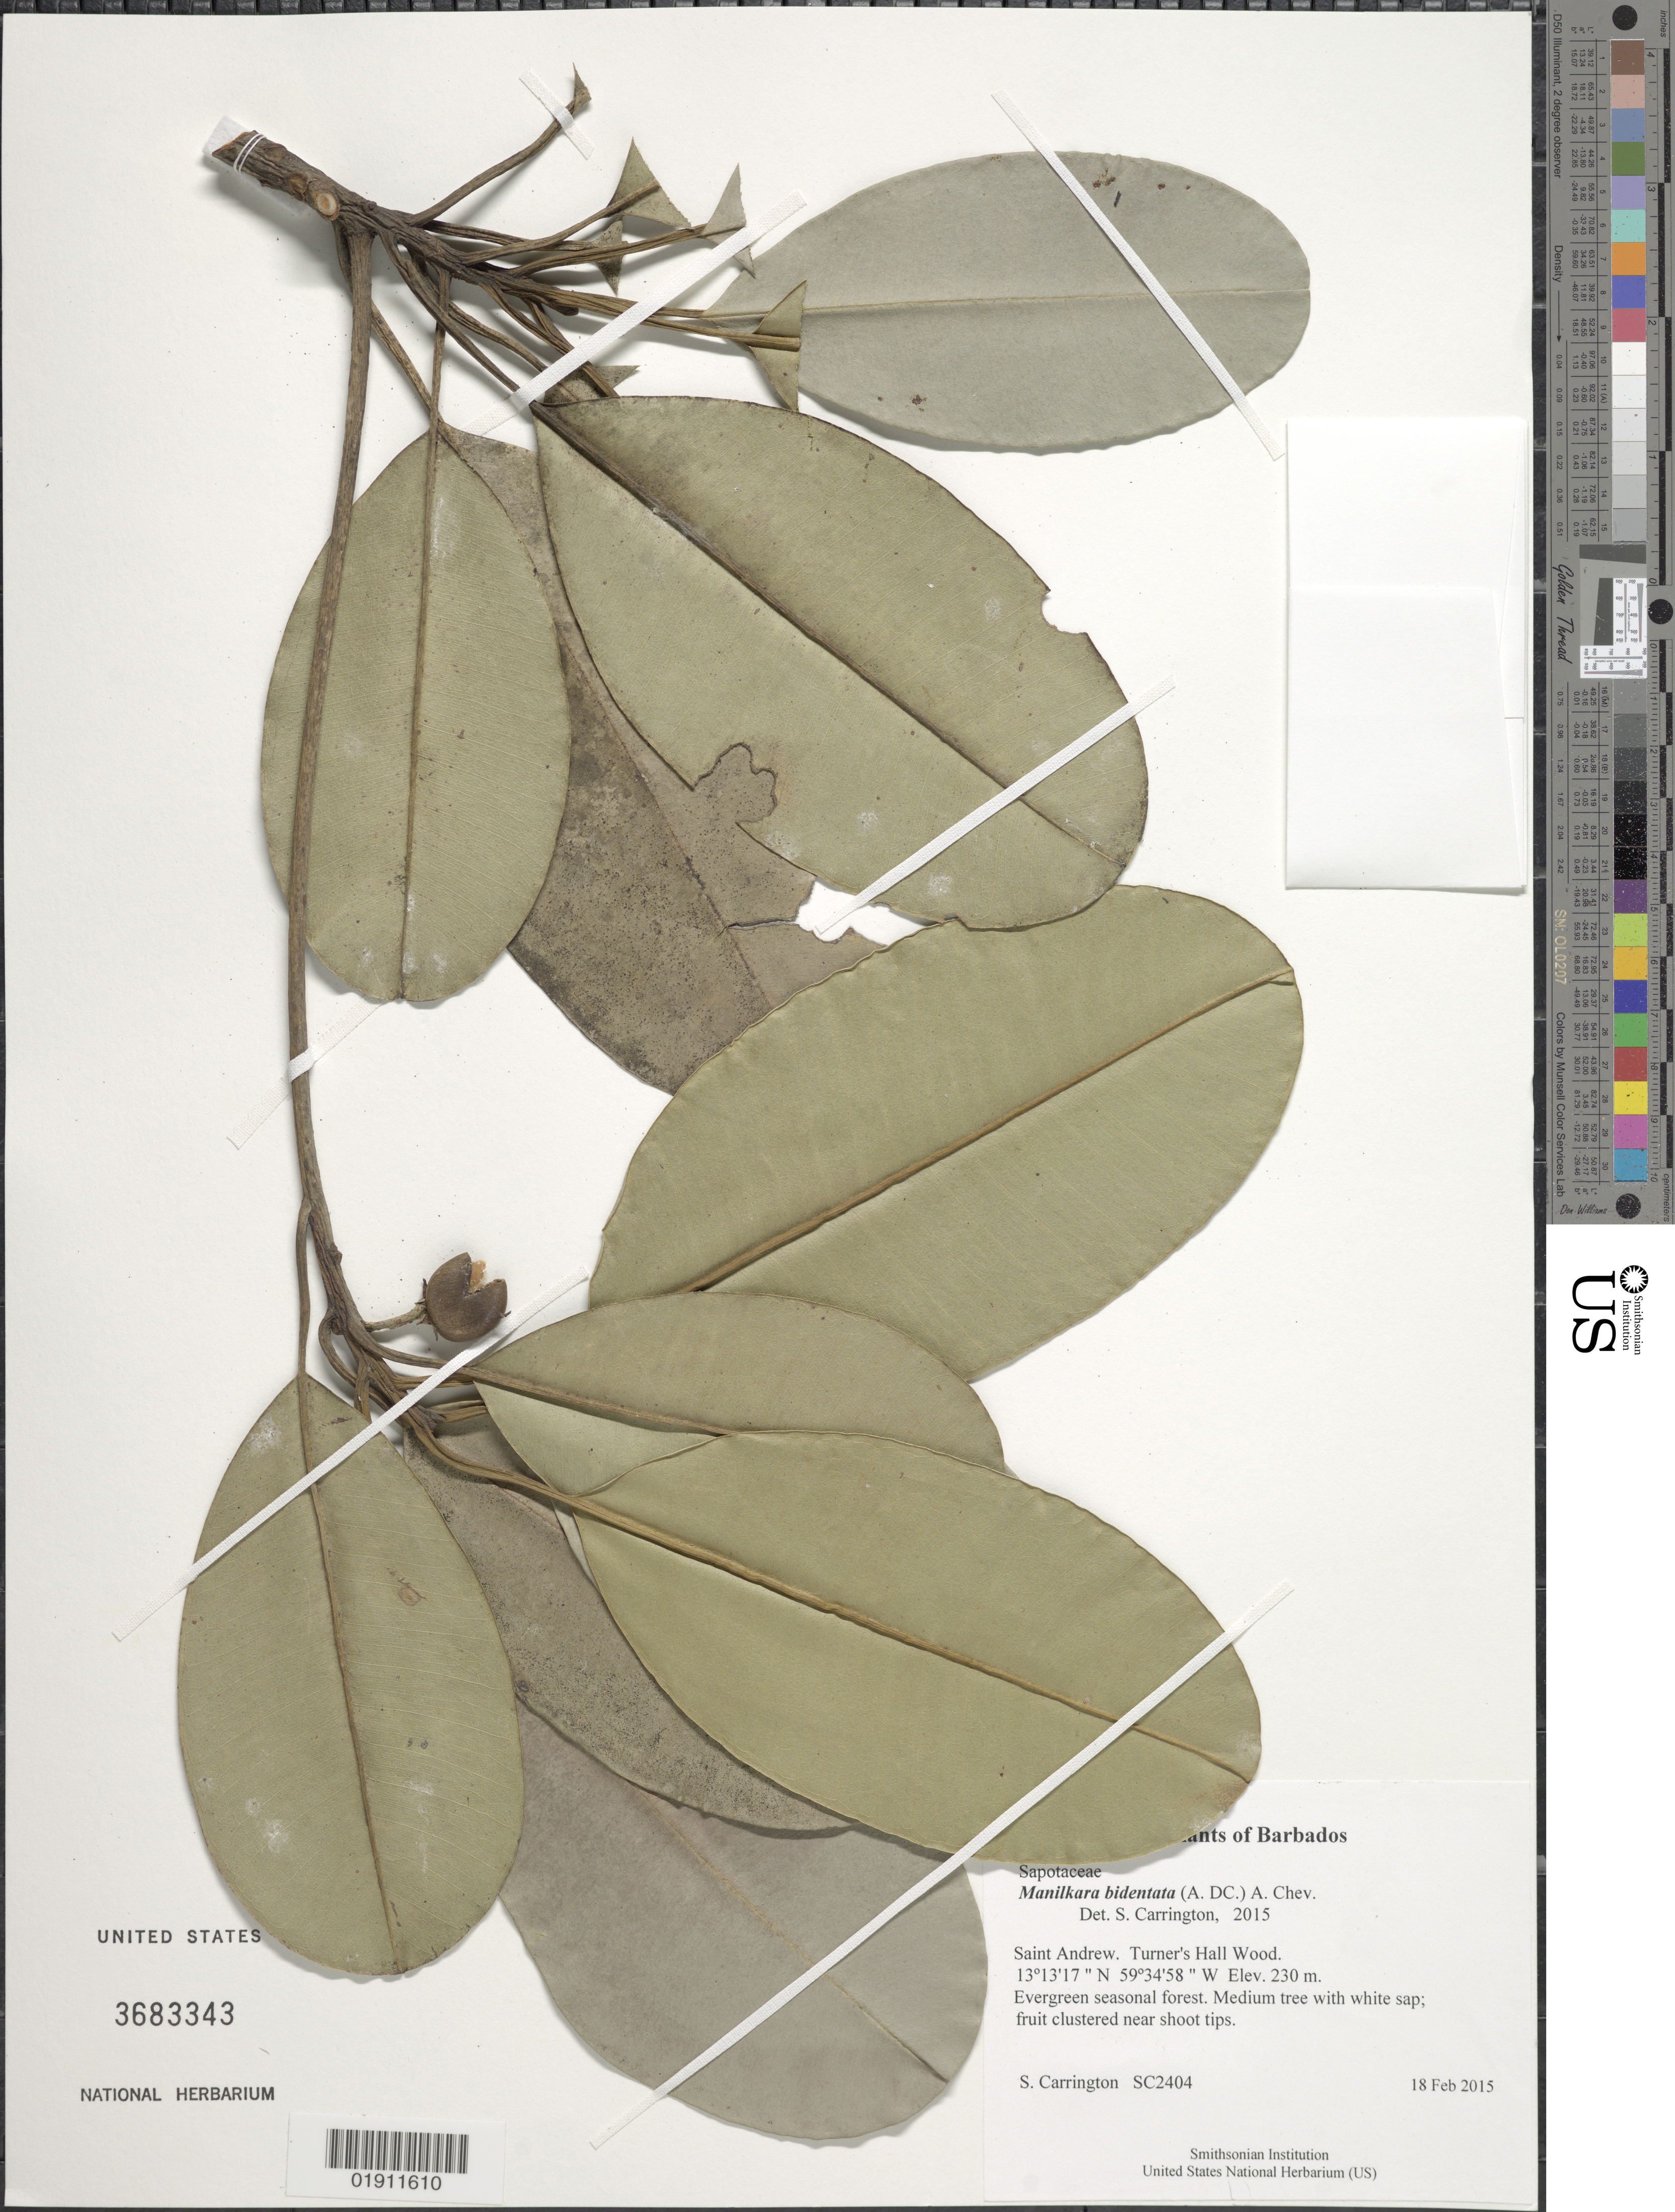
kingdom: Plantae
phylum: Tracheophyta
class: Magnoliopsida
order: Ericales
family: Sapotaceae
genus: Manilkara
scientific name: Manilkara bidentata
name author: (A. DC.) A. Chev.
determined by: Carrington, C. M. S.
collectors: C. M. S. Carrington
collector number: SC2404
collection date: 2015-02-18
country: Barbados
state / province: Saint Andrew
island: Barbados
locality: Turner's Hall Wood, St Andrew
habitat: evergreen seasonal forest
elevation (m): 230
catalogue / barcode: US 3683343